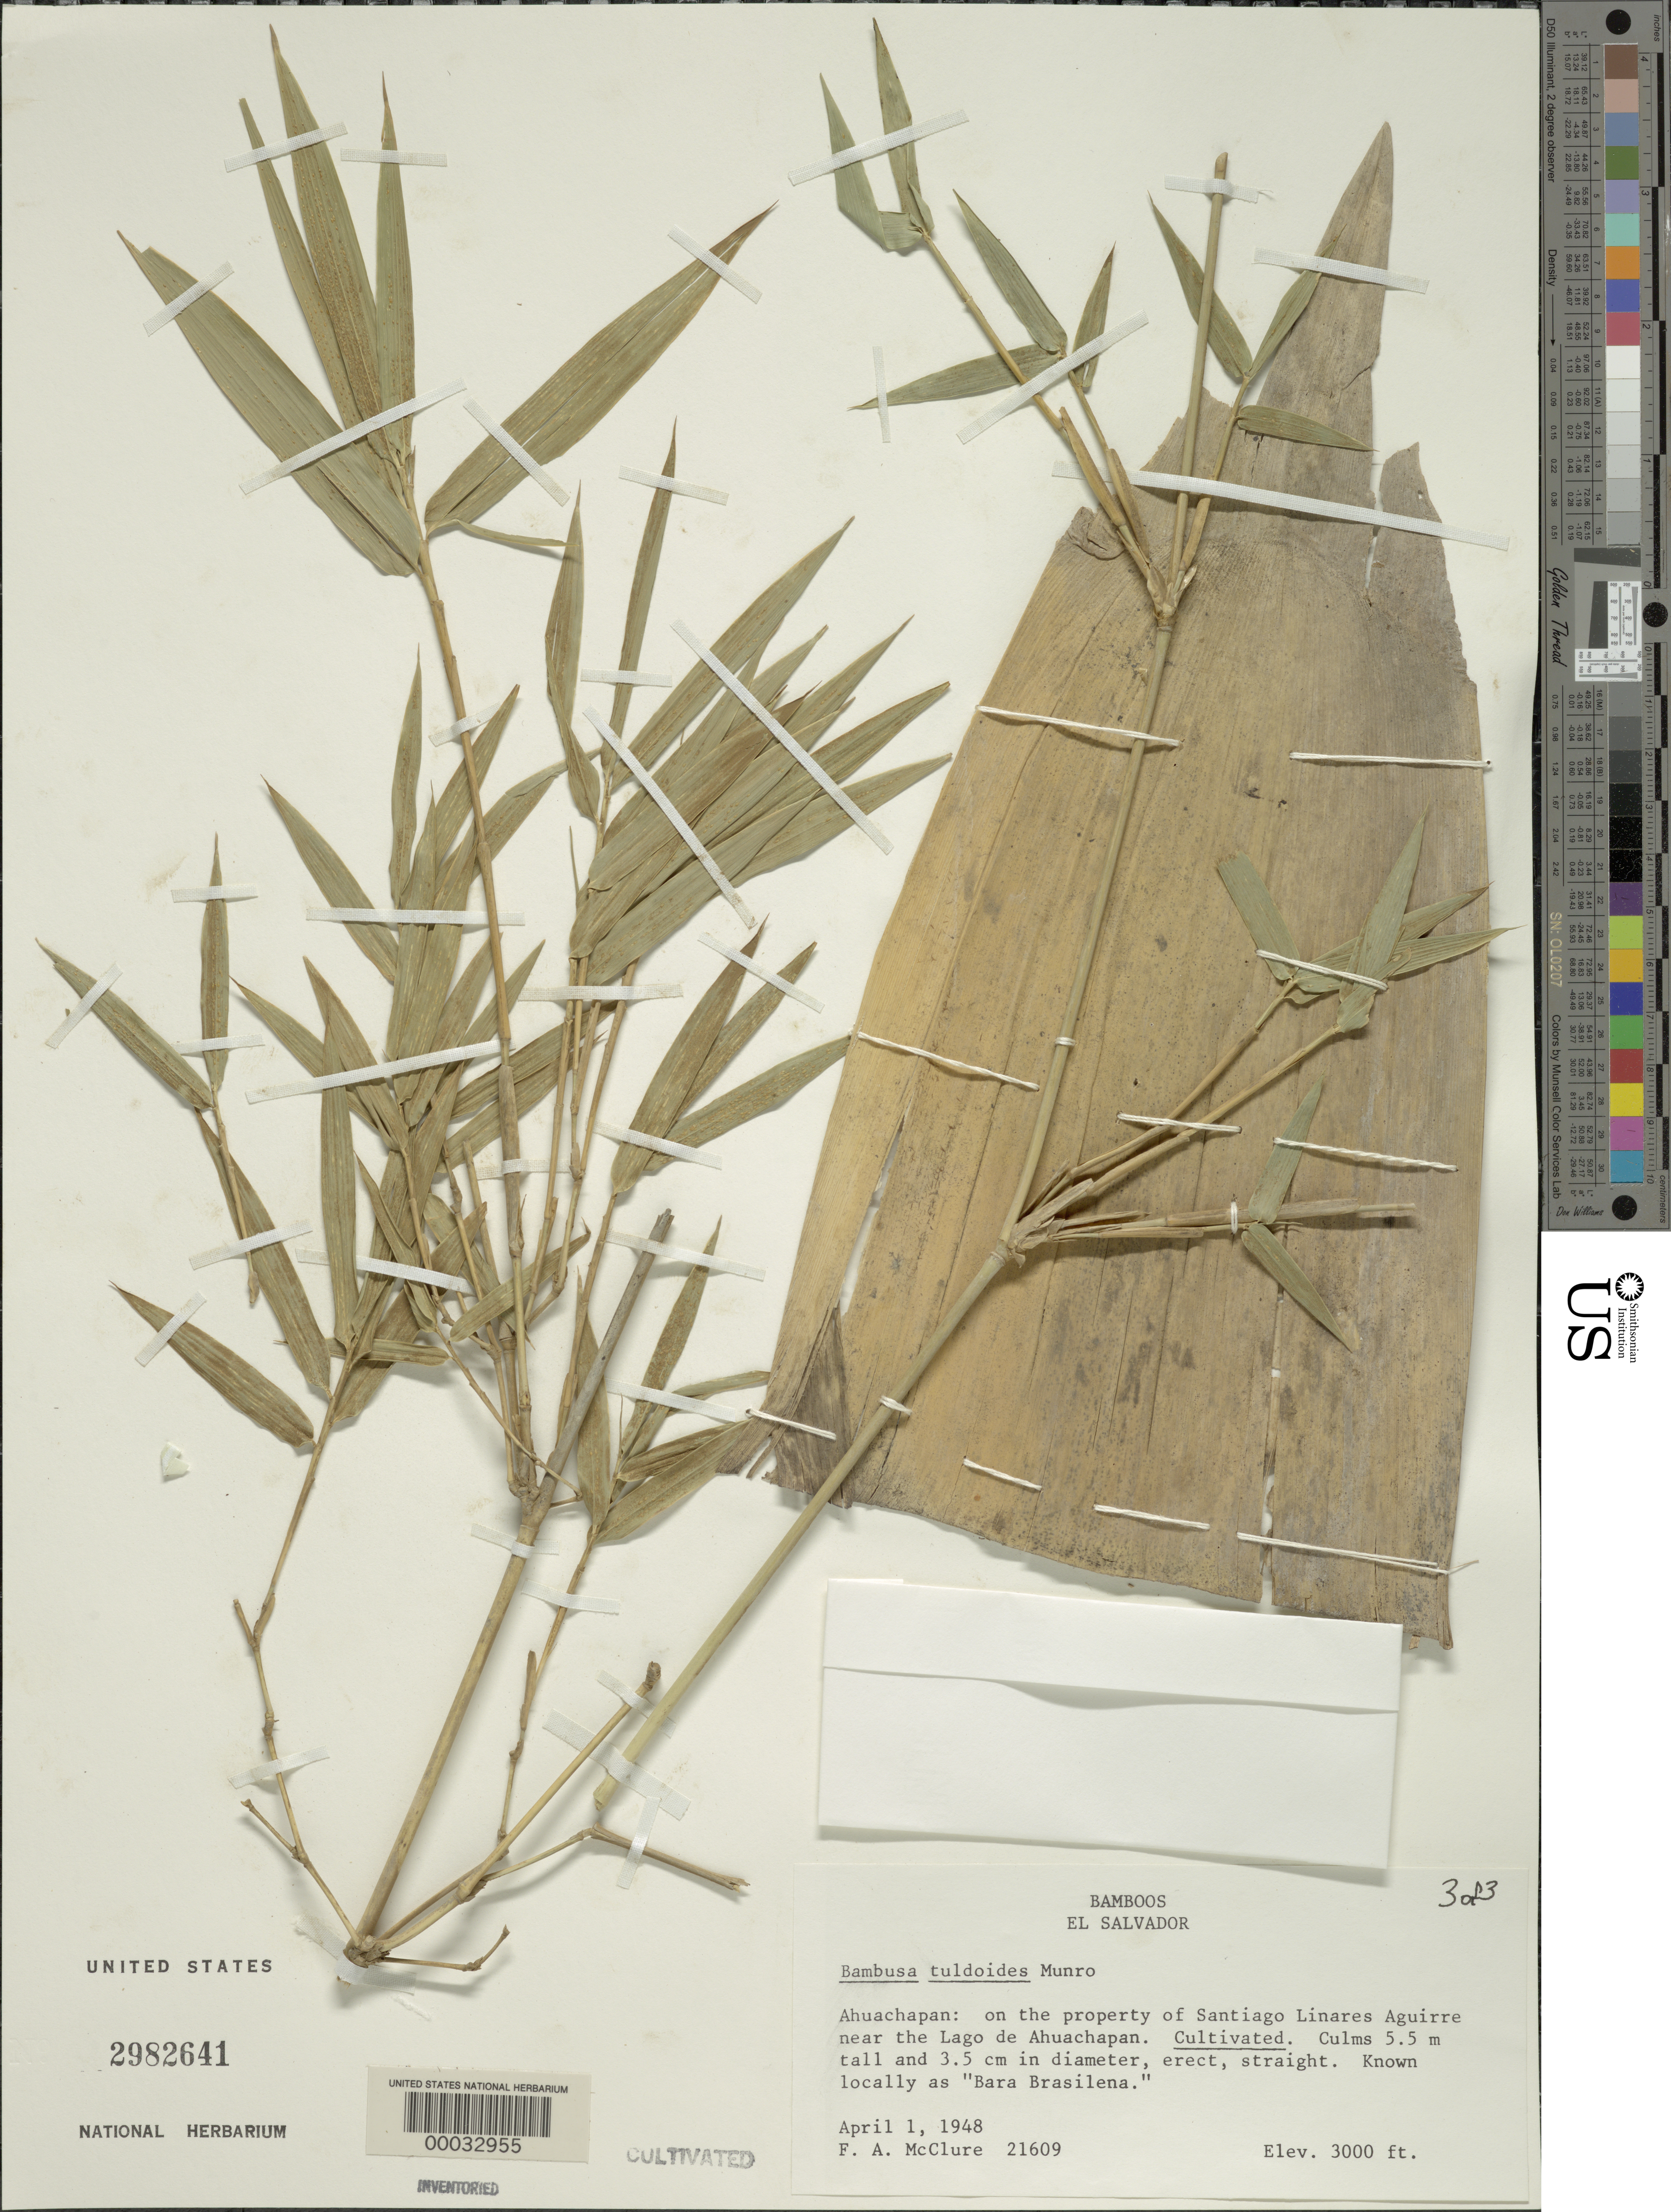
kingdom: Plantae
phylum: Tracheophyta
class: Liliopsida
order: Poales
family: Poaceae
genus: Bambusa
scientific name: Bambusa tuldoides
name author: Munro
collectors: F. A. McClure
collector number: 21609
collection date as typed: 01 Apr 1948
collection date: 1948-04-01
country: El Salvador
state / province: Ahuachapán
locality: Lago de ahuachapan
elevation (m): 915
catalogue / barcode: US 2982641